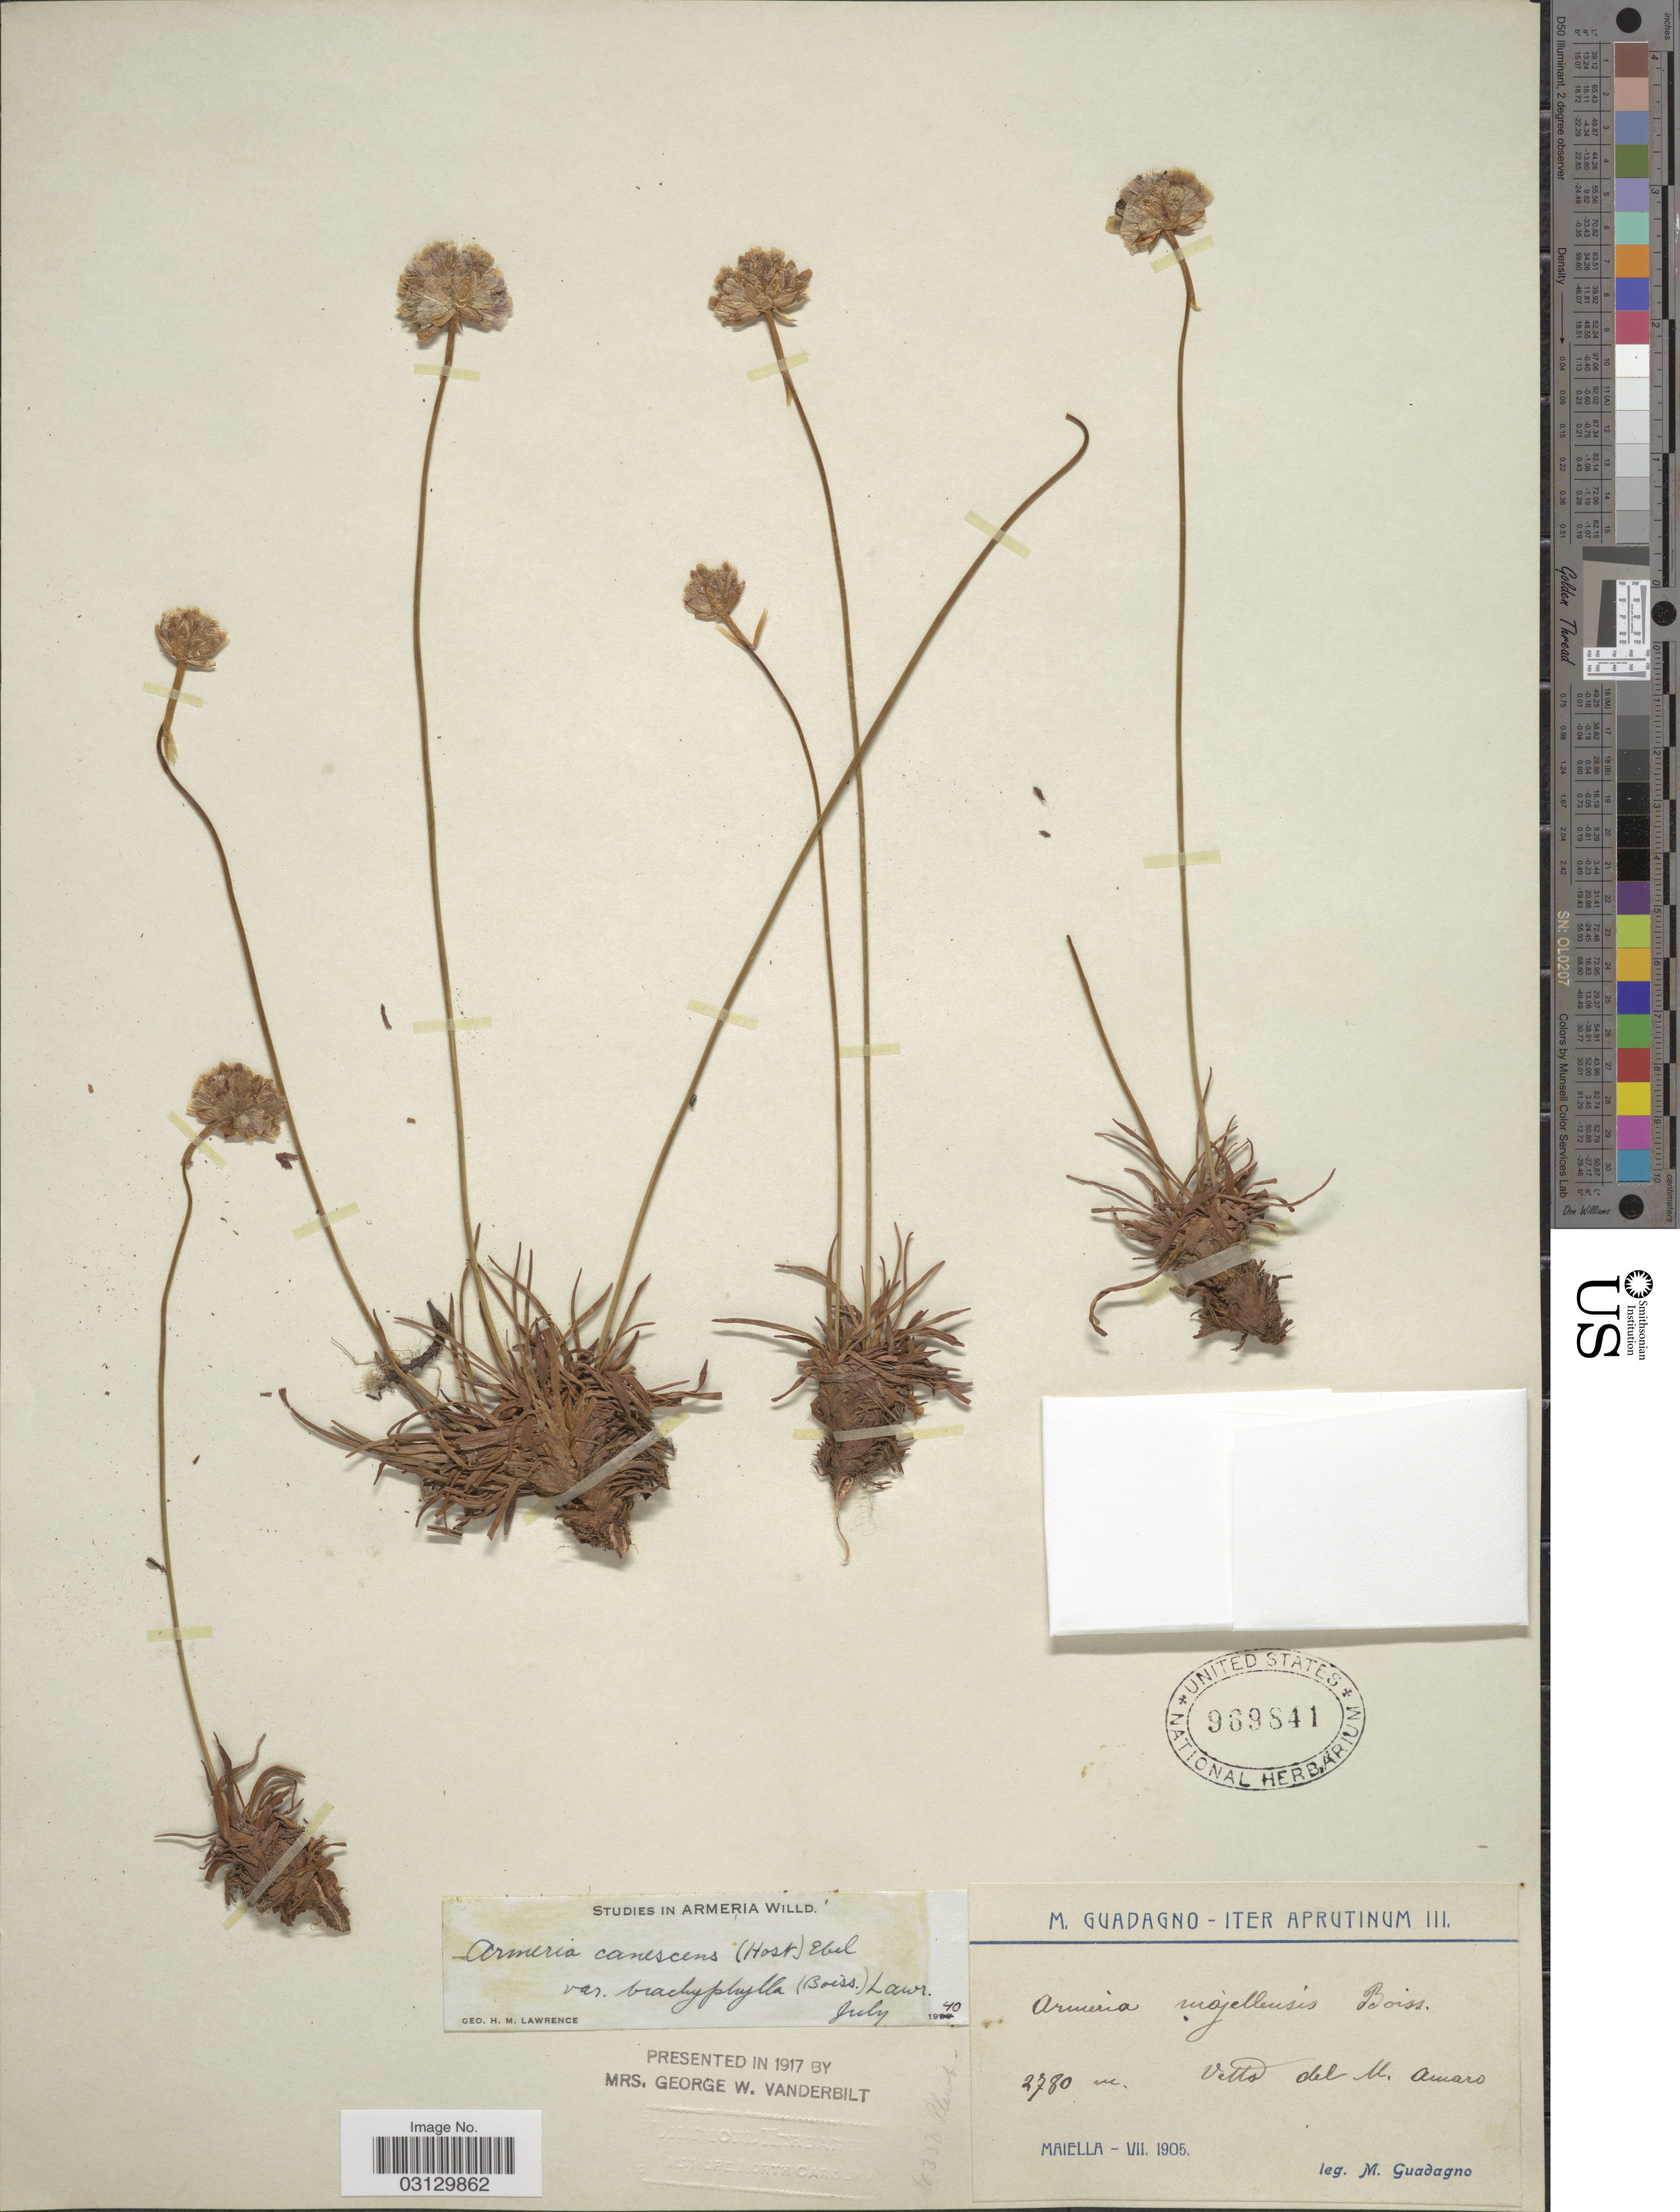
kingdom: Plantae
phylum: Tracheophyta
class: Magnoliopsida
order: Caryophyllales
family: Plumbaginaceae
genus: Armeria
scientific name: Armeria canescens var. brachyphylla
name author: (Boiss.) Lawr.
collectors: M. Guadagno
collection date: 1905-07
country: Italy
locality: Iter Aprutinum. Vetta del M. Amaro. Maiella.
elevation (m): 2780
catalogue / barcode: US 969841